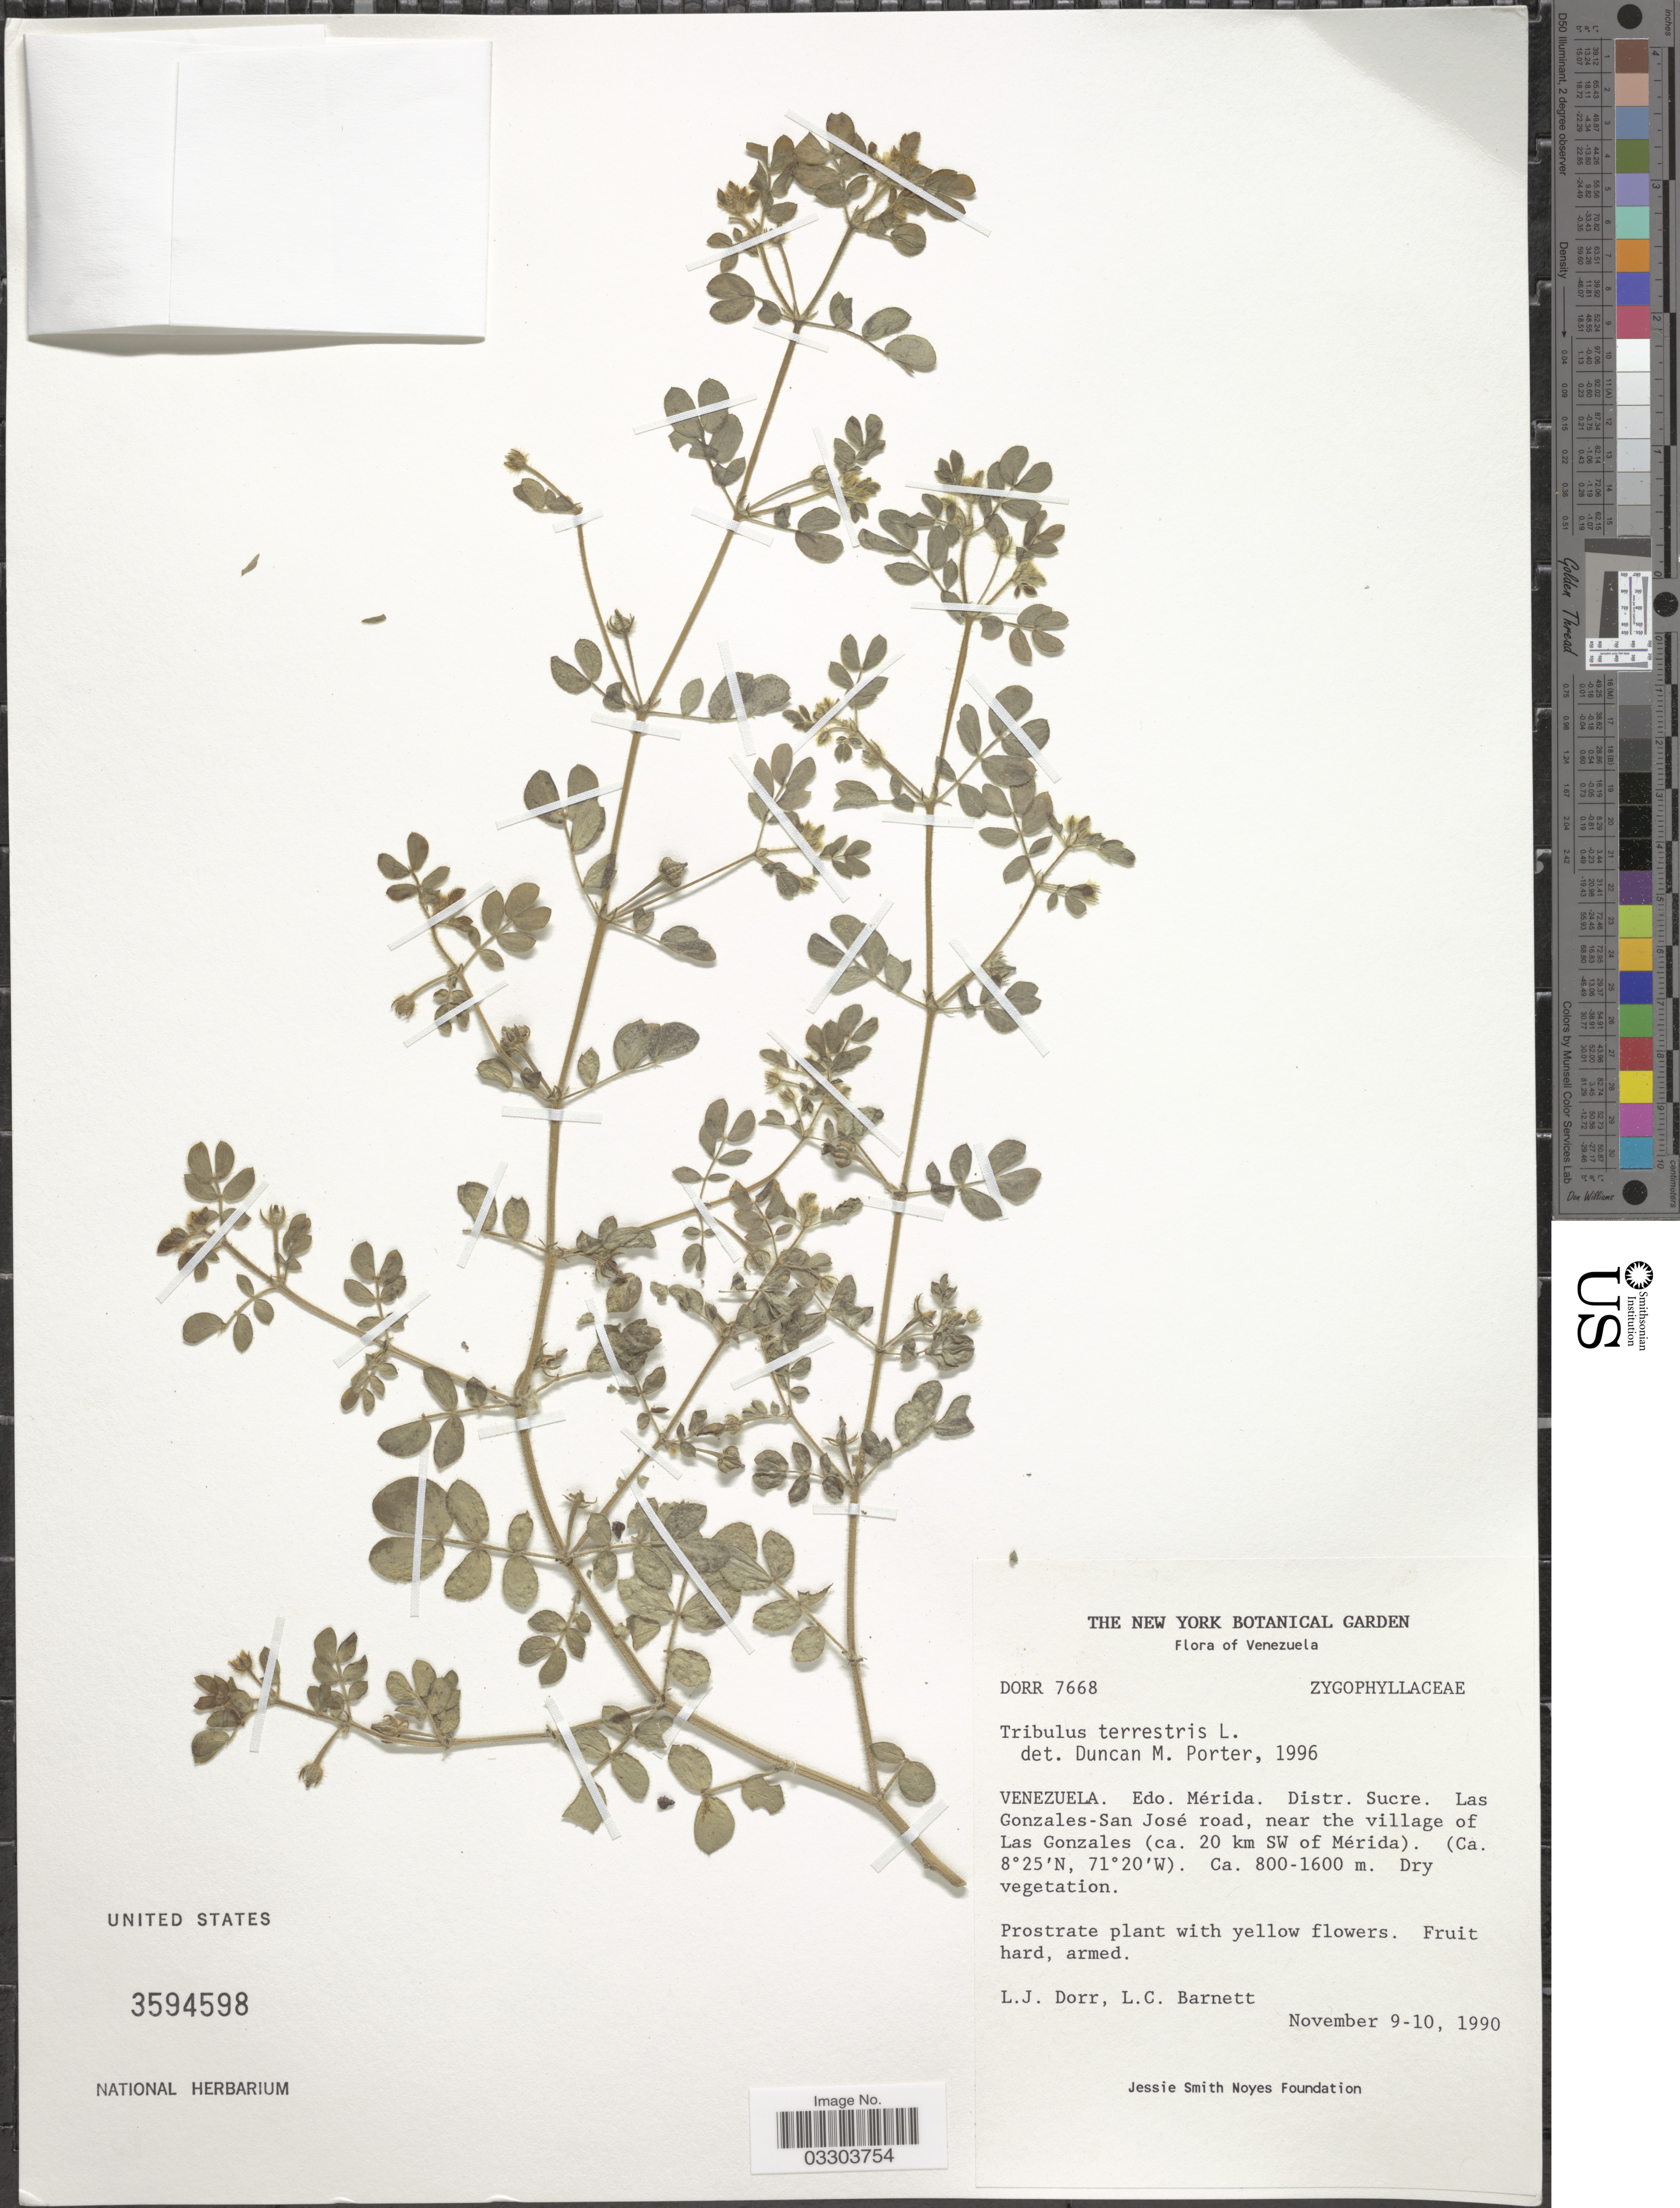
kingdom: Plantae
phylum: Tracheophyta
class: Magnoliopsida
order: Zygophyllales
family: Zygophyllaceae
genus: Tribulus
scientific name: Tribulus terrestris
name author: L.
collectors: L. J. Dorr & L. C. Barnett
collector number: Dorr 7668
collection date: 1990-11-09/1990-11-10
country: Venezuela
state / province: Mérida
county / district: Sucre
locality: Las Gonzales-San Jose road, near the village of Las Gonzales (ca. 20 km SW of Merida)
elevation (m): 800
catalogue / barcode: US 3594598